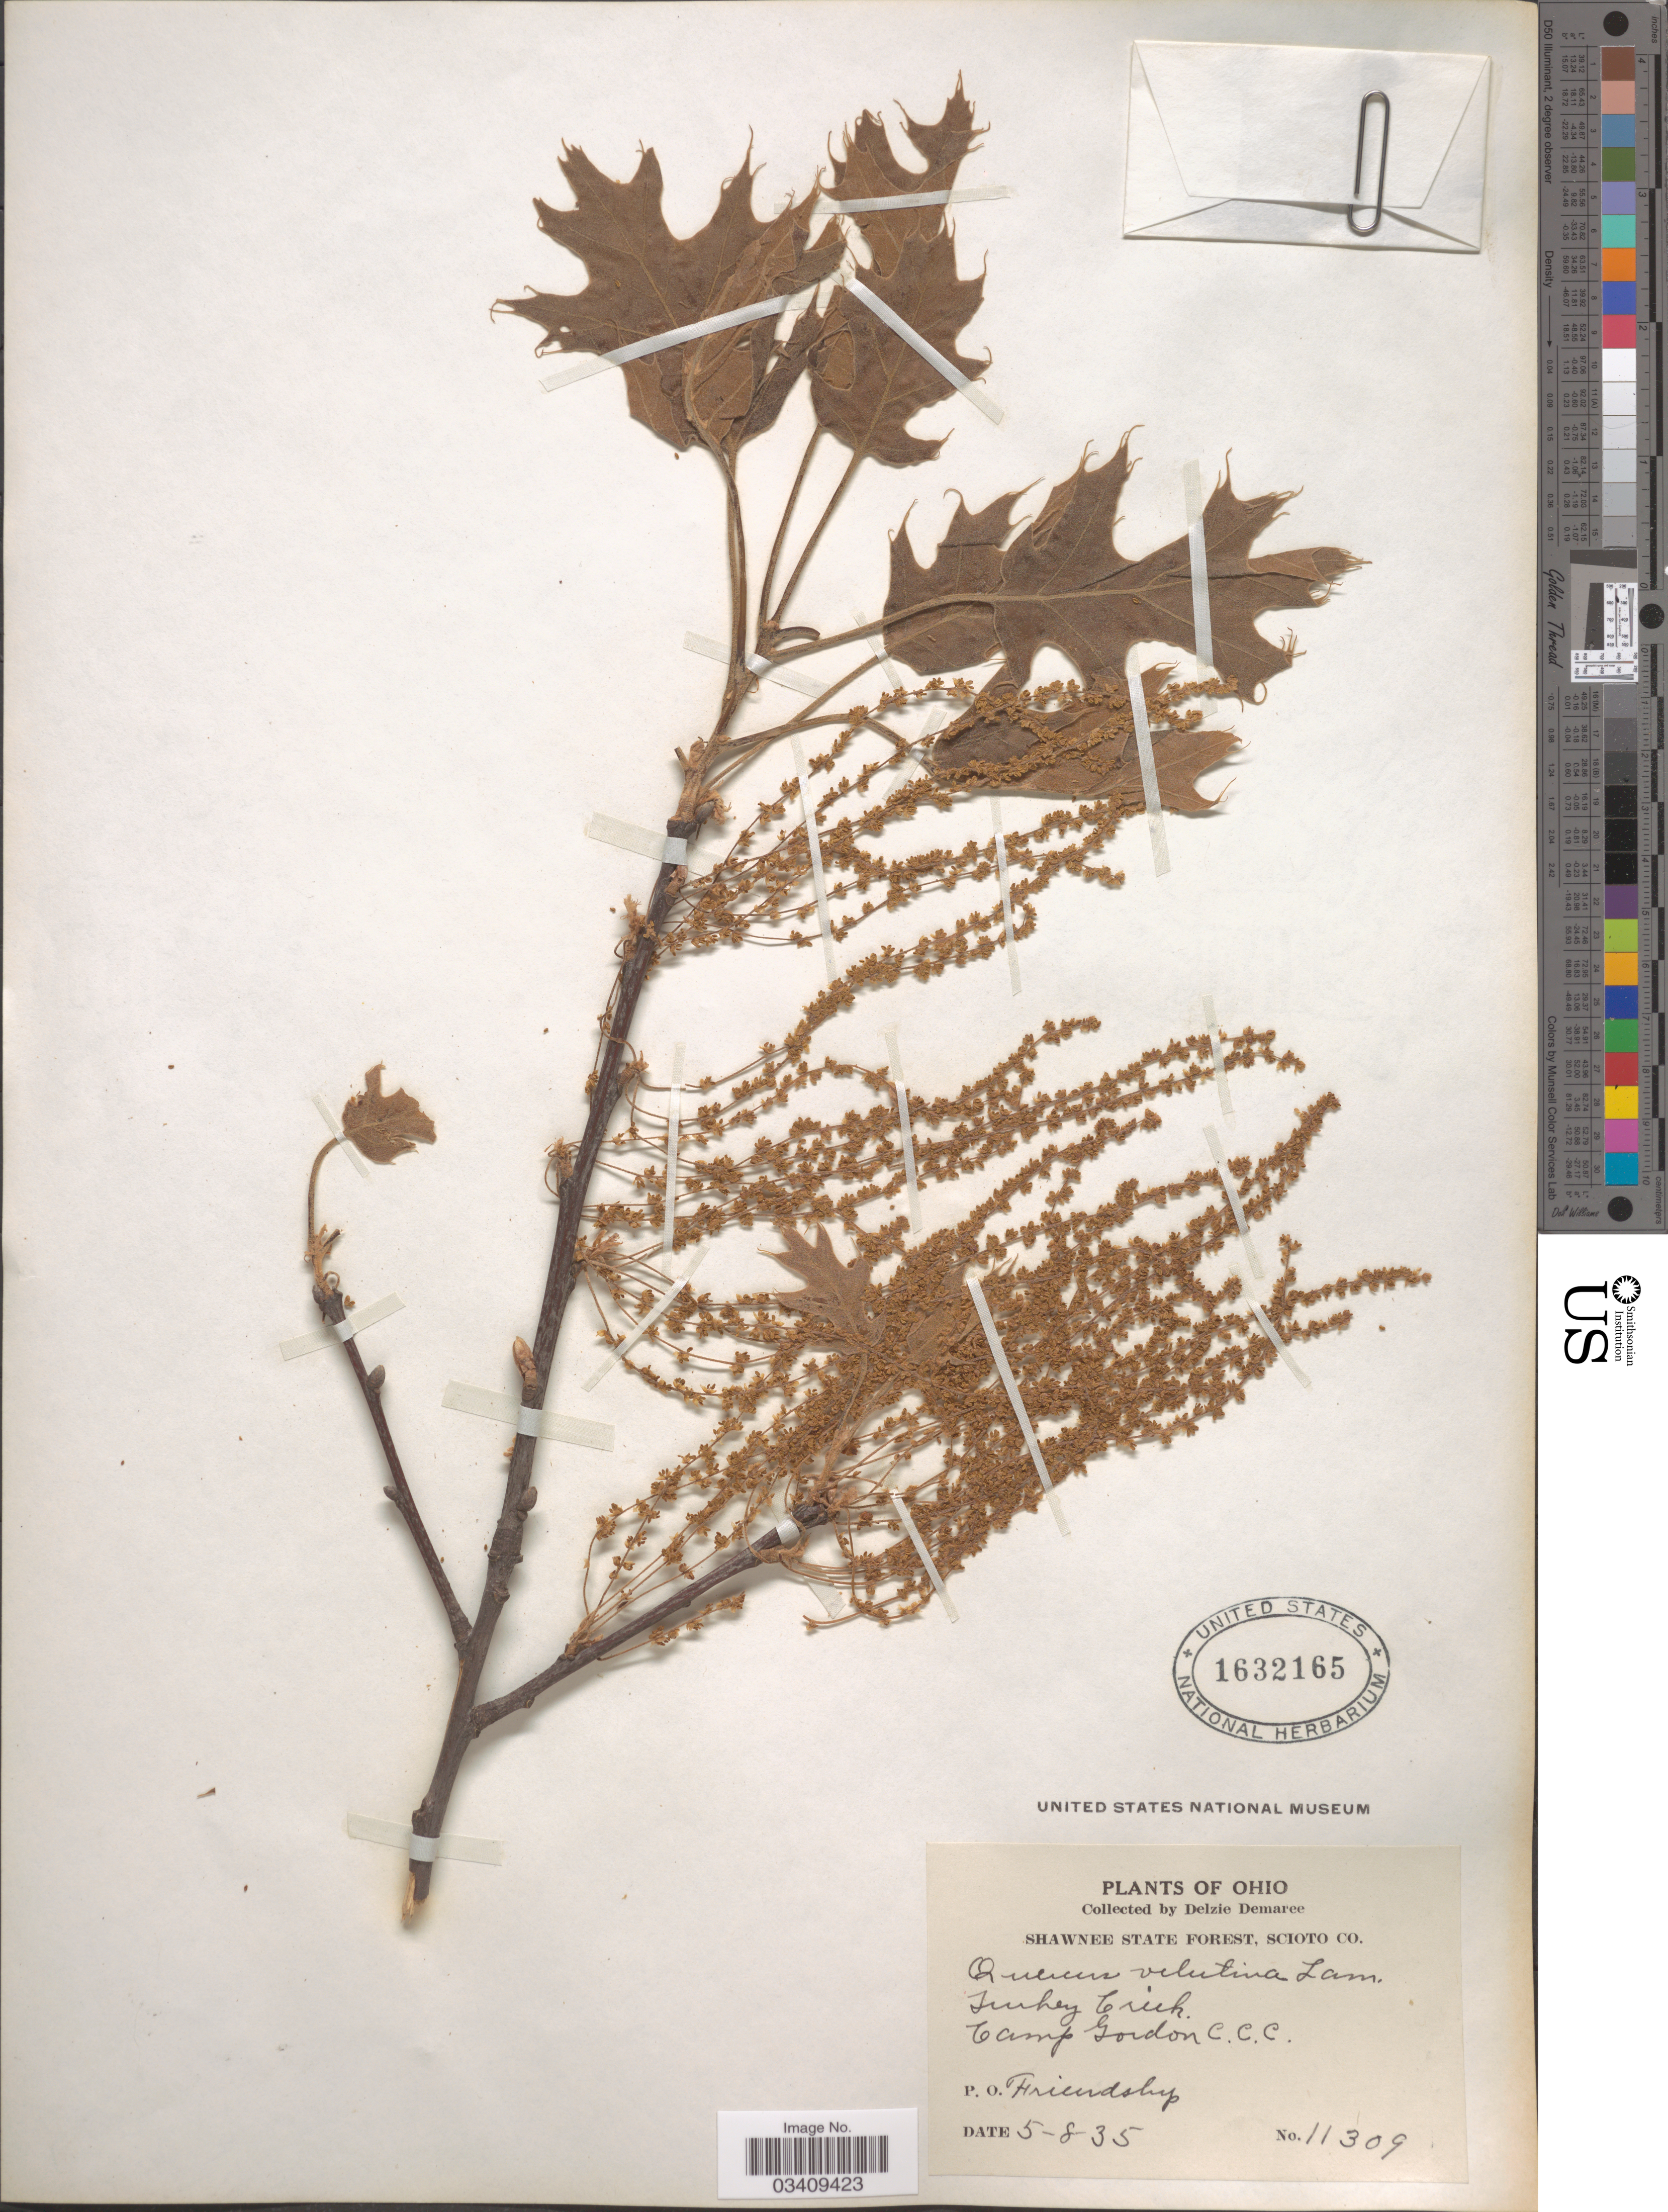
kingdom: Plantae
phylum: Tracheophyta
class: Magnoliopsida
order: Fagales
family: Fagaceae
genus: Quercus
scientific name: Quercus velutina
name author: Lam.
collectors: D. Demaree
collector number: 11309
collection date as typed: Transcribed d/m/y: 8/5/35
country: United States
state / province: Ohio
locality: Shawnee State Forest, Scioto Co. Turkey Creek, Camp Gordon C.C.C. P.O. Friendship.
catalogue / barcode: US 1632165